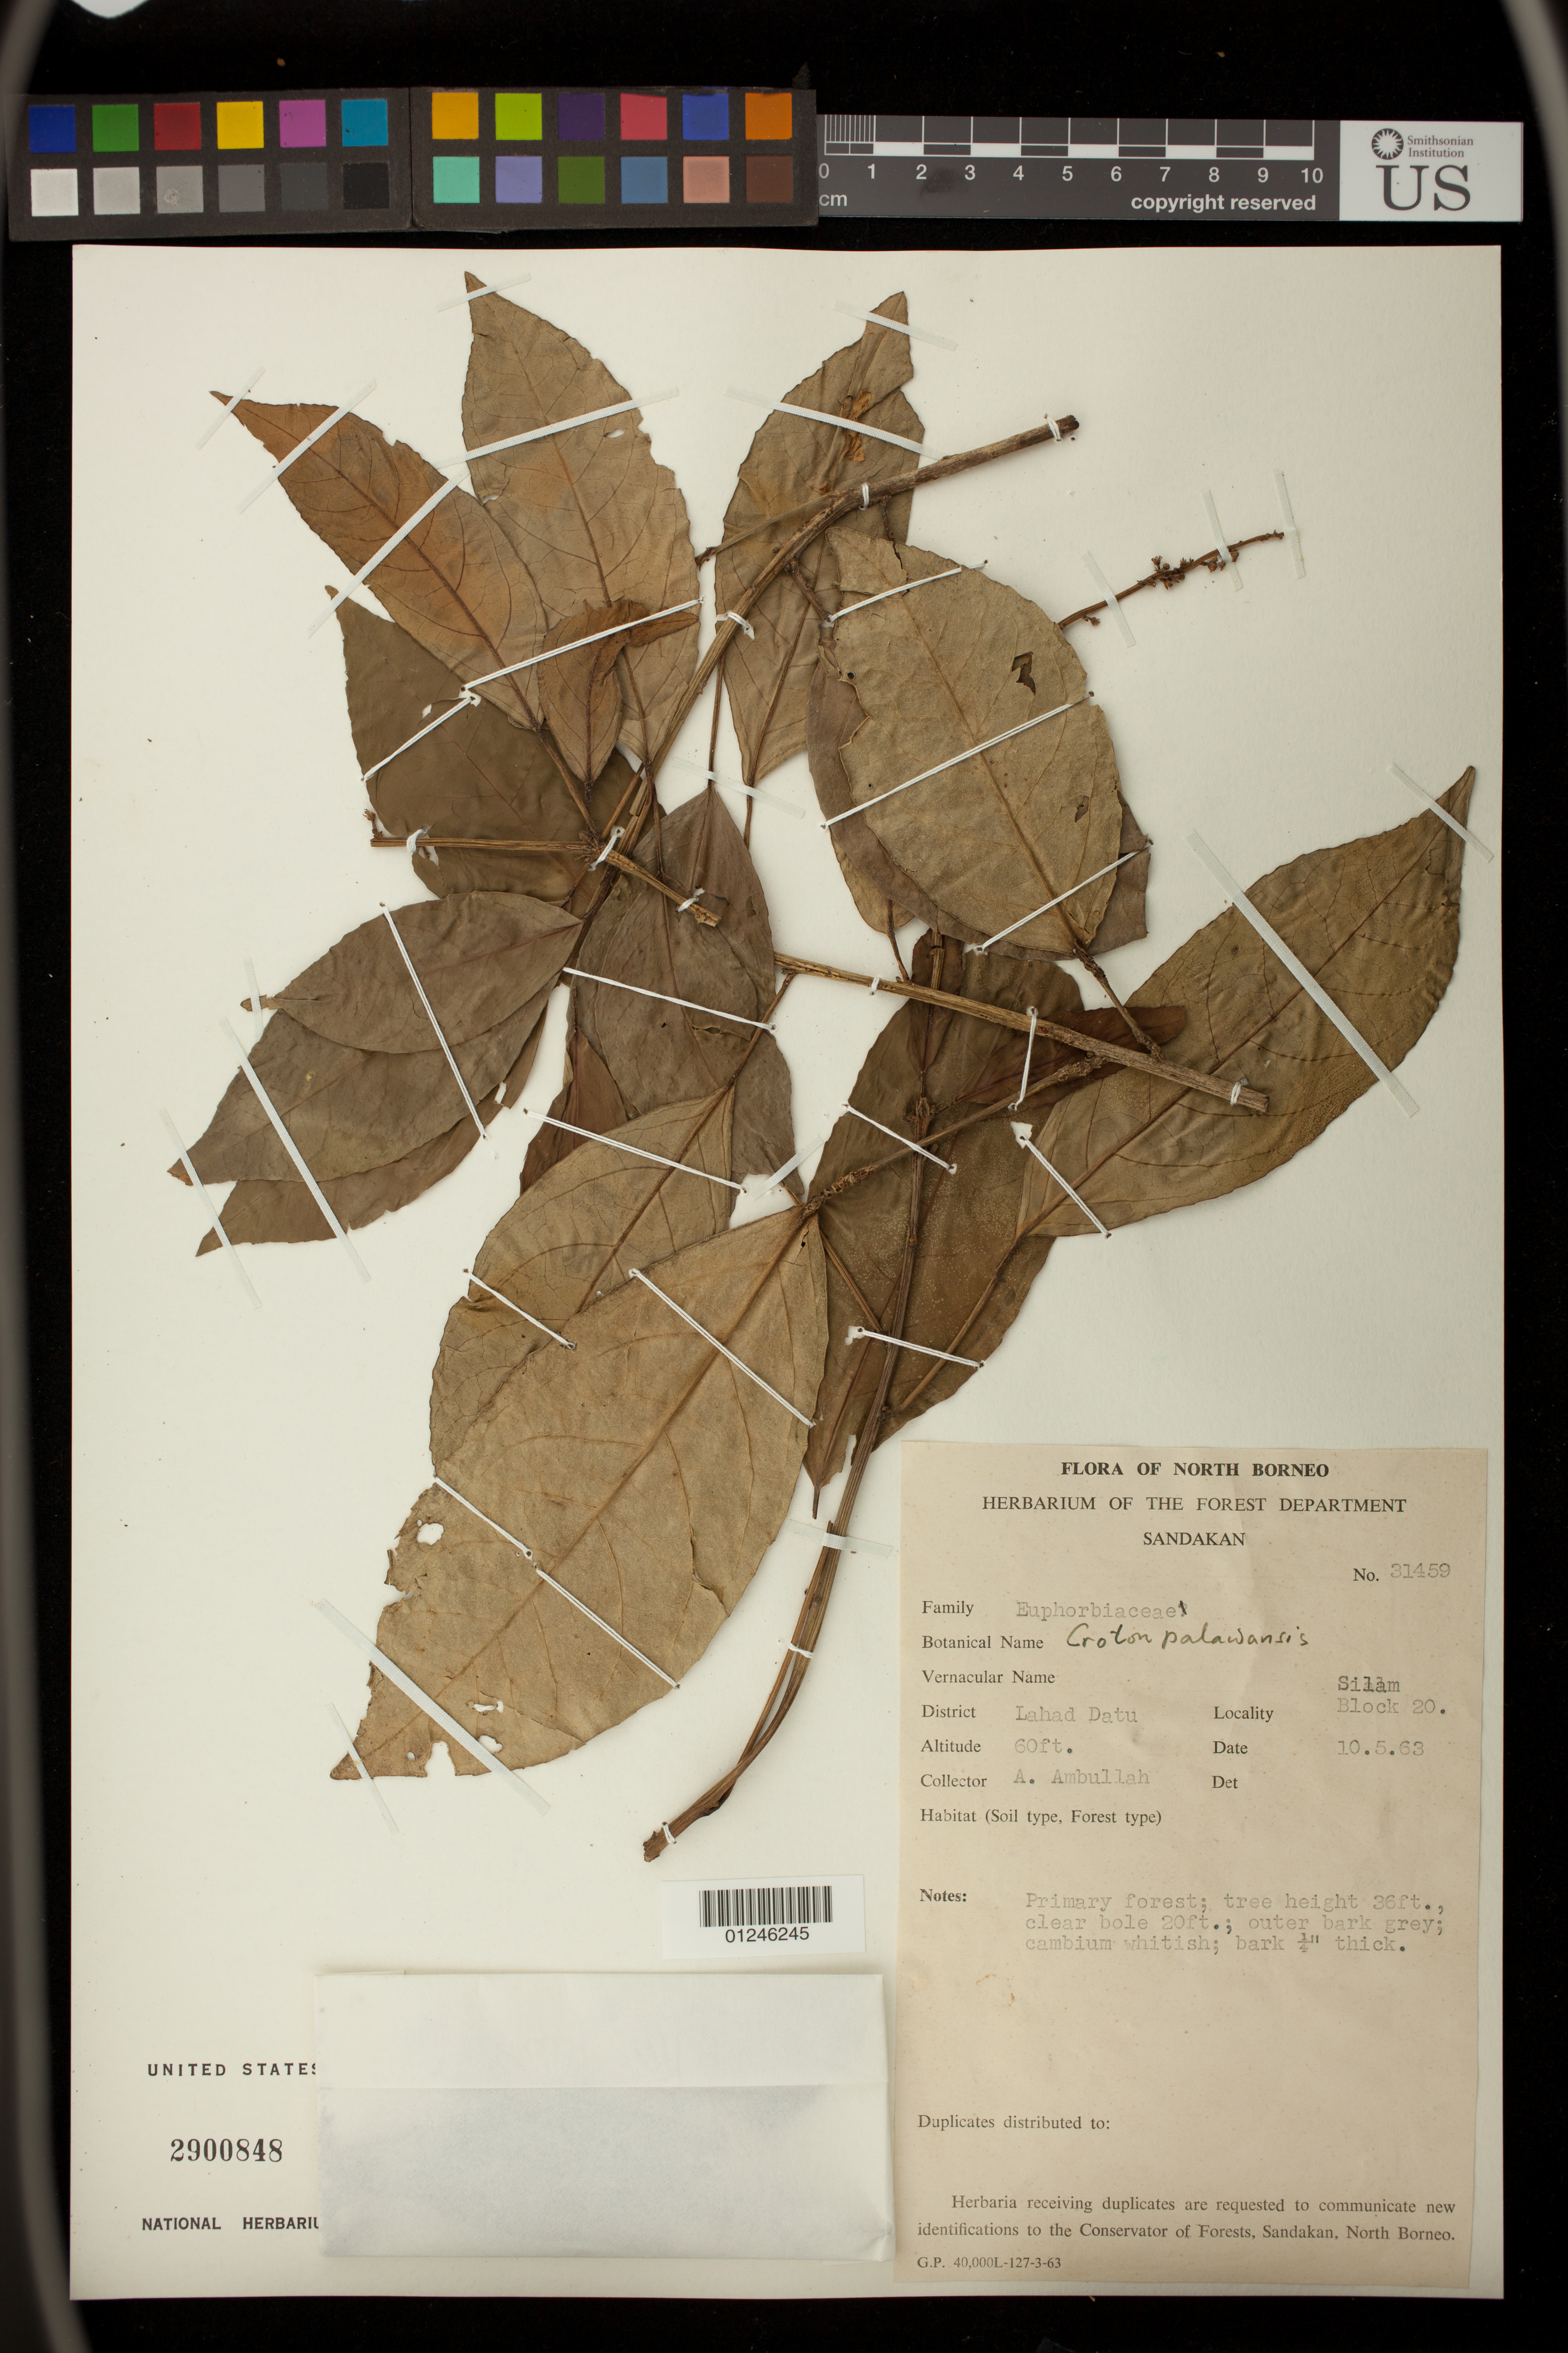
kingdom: Plantae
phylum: Tracheophyta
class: Magnoliopsida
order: Malpighiales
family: Euphorbiaceae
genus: Croton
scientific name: Croton palawanensis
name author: Merr. ex Croizat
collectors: A. Ambullah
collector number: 31459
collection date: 1963-10-05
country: Malaysia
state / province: Sabah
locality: Lahad Datu, Silam Block 20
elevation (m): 18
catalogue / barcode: US 2900848